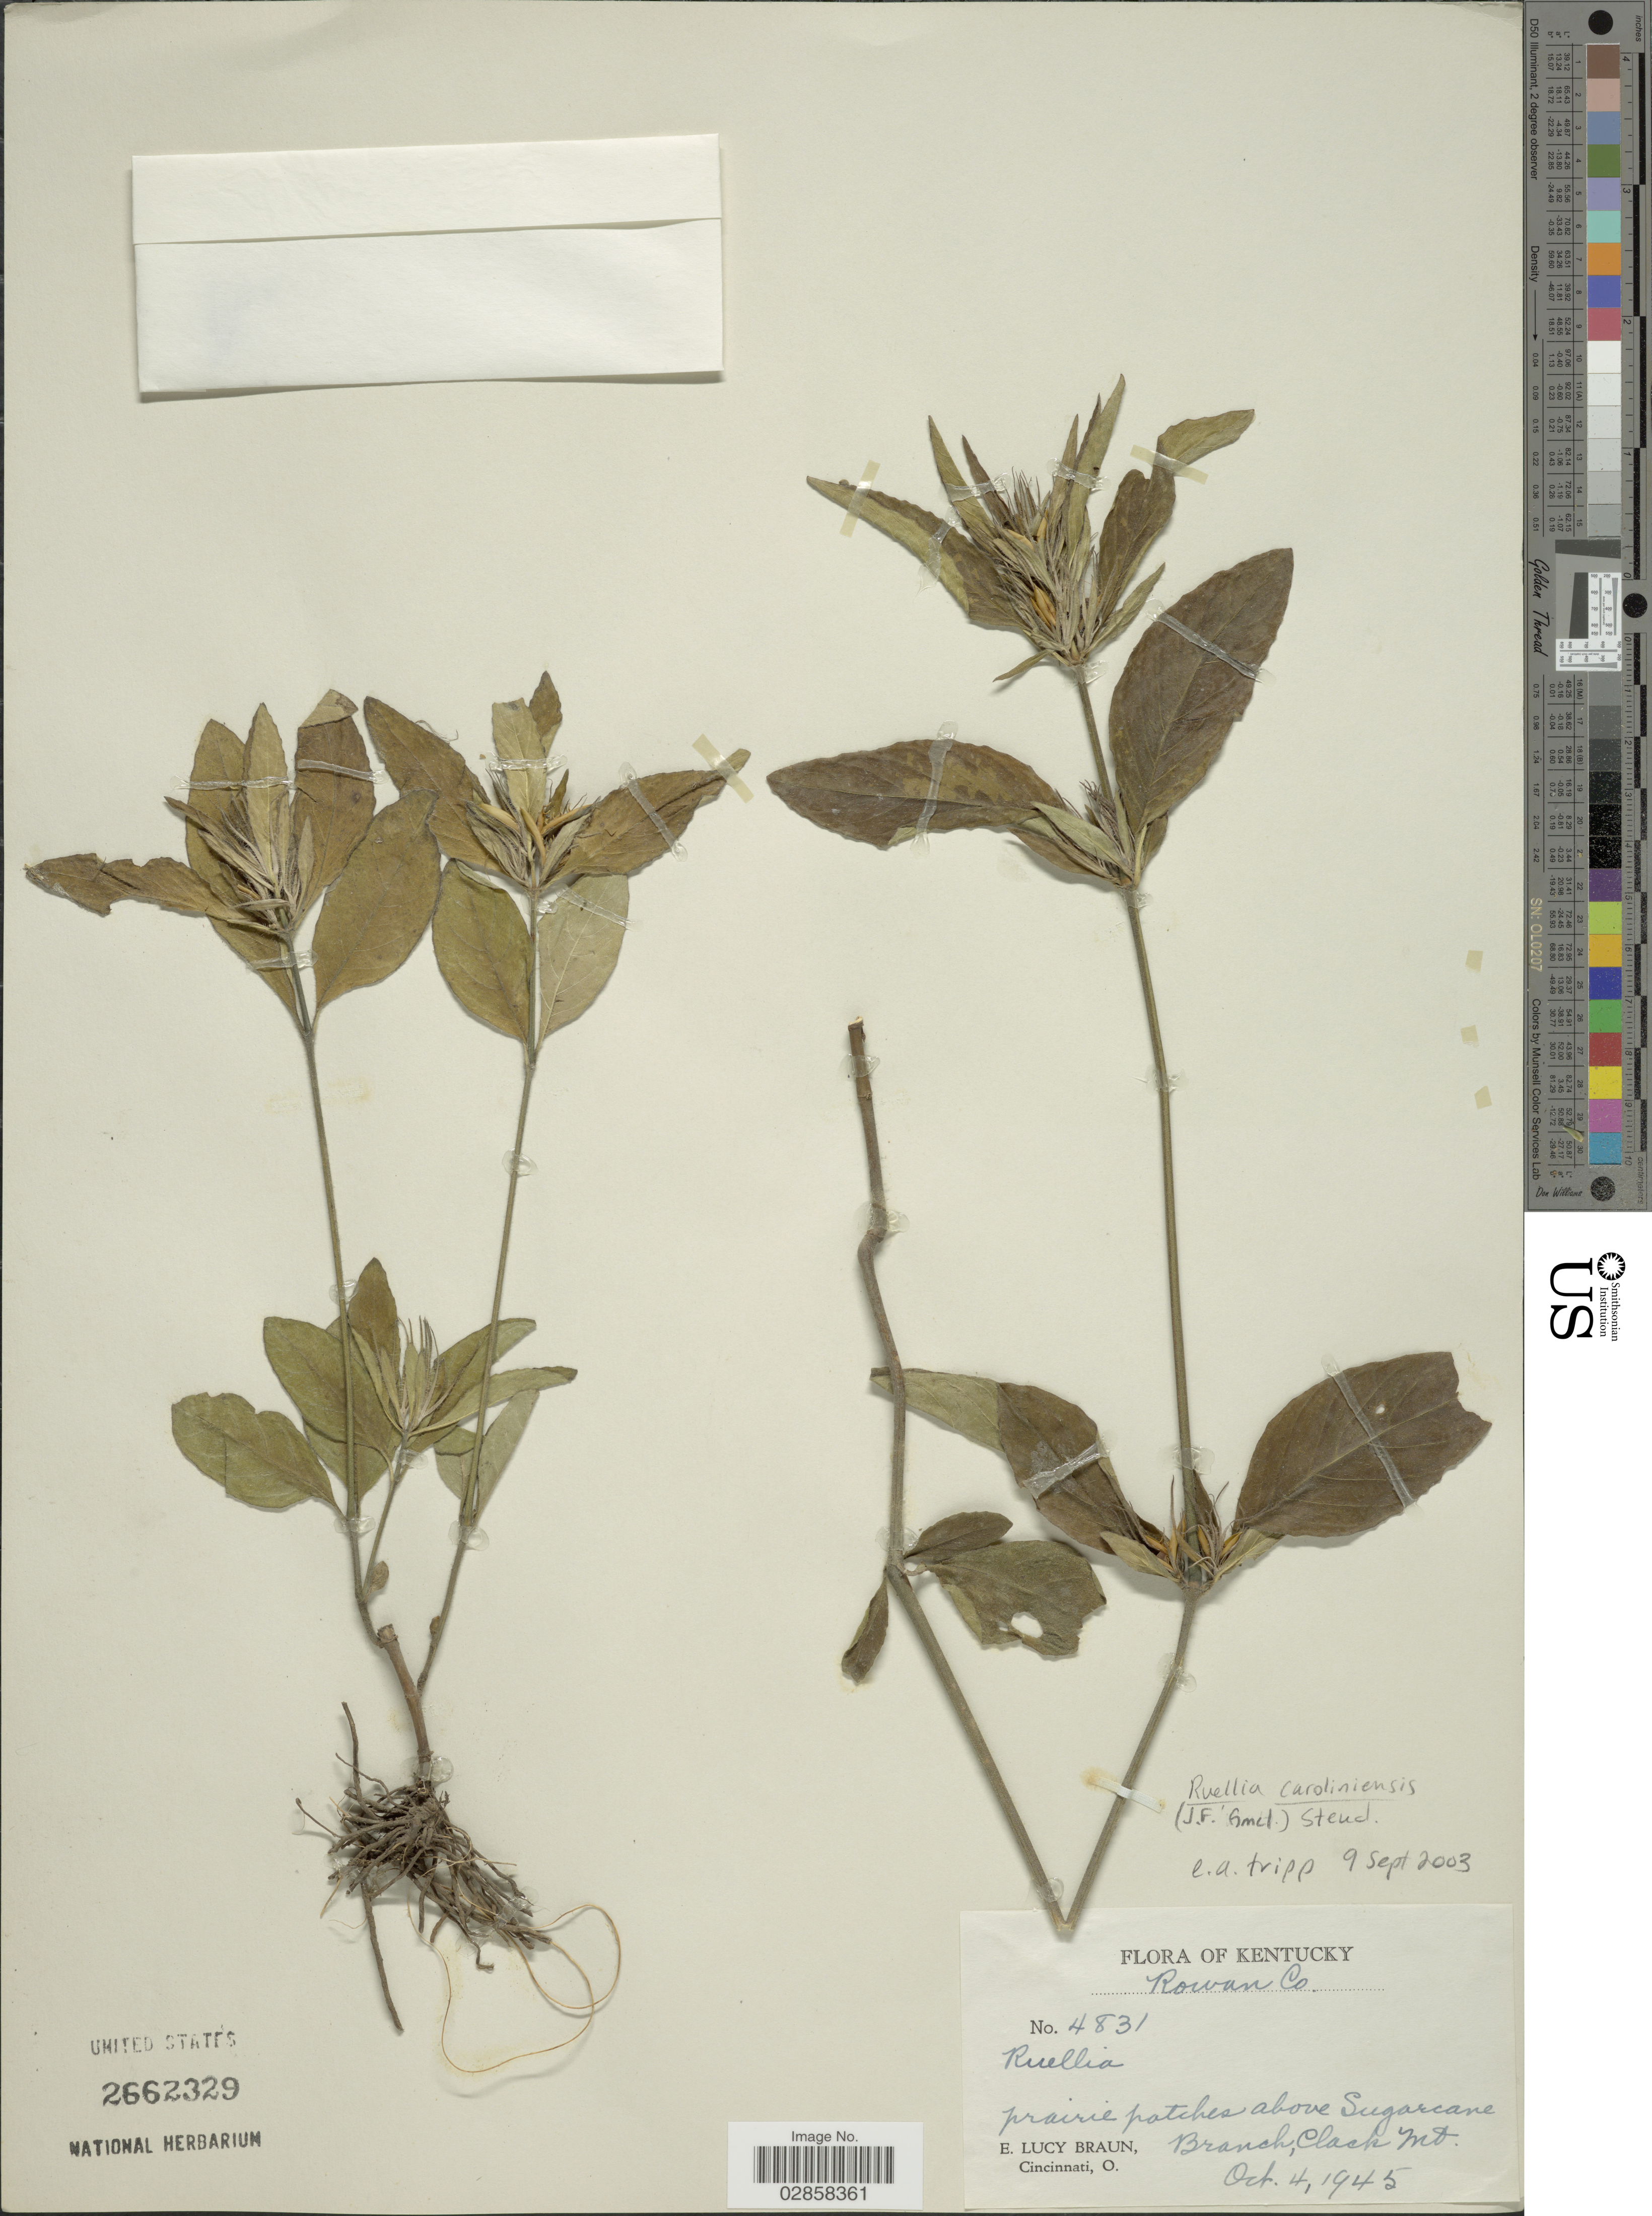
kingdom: Plantae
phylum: Tracheophyta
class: Magnoliopsida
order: Lamiales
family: Acanthaceae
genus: Ruellia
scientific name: Ruellia sp.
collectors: E. L. Braun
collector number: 4831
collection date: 1945-10-04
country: United States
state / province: Kentucky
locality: Rowan Co. Prairie patches above Sugarcane Branch, Clash Mt.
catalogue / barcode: US 2662329